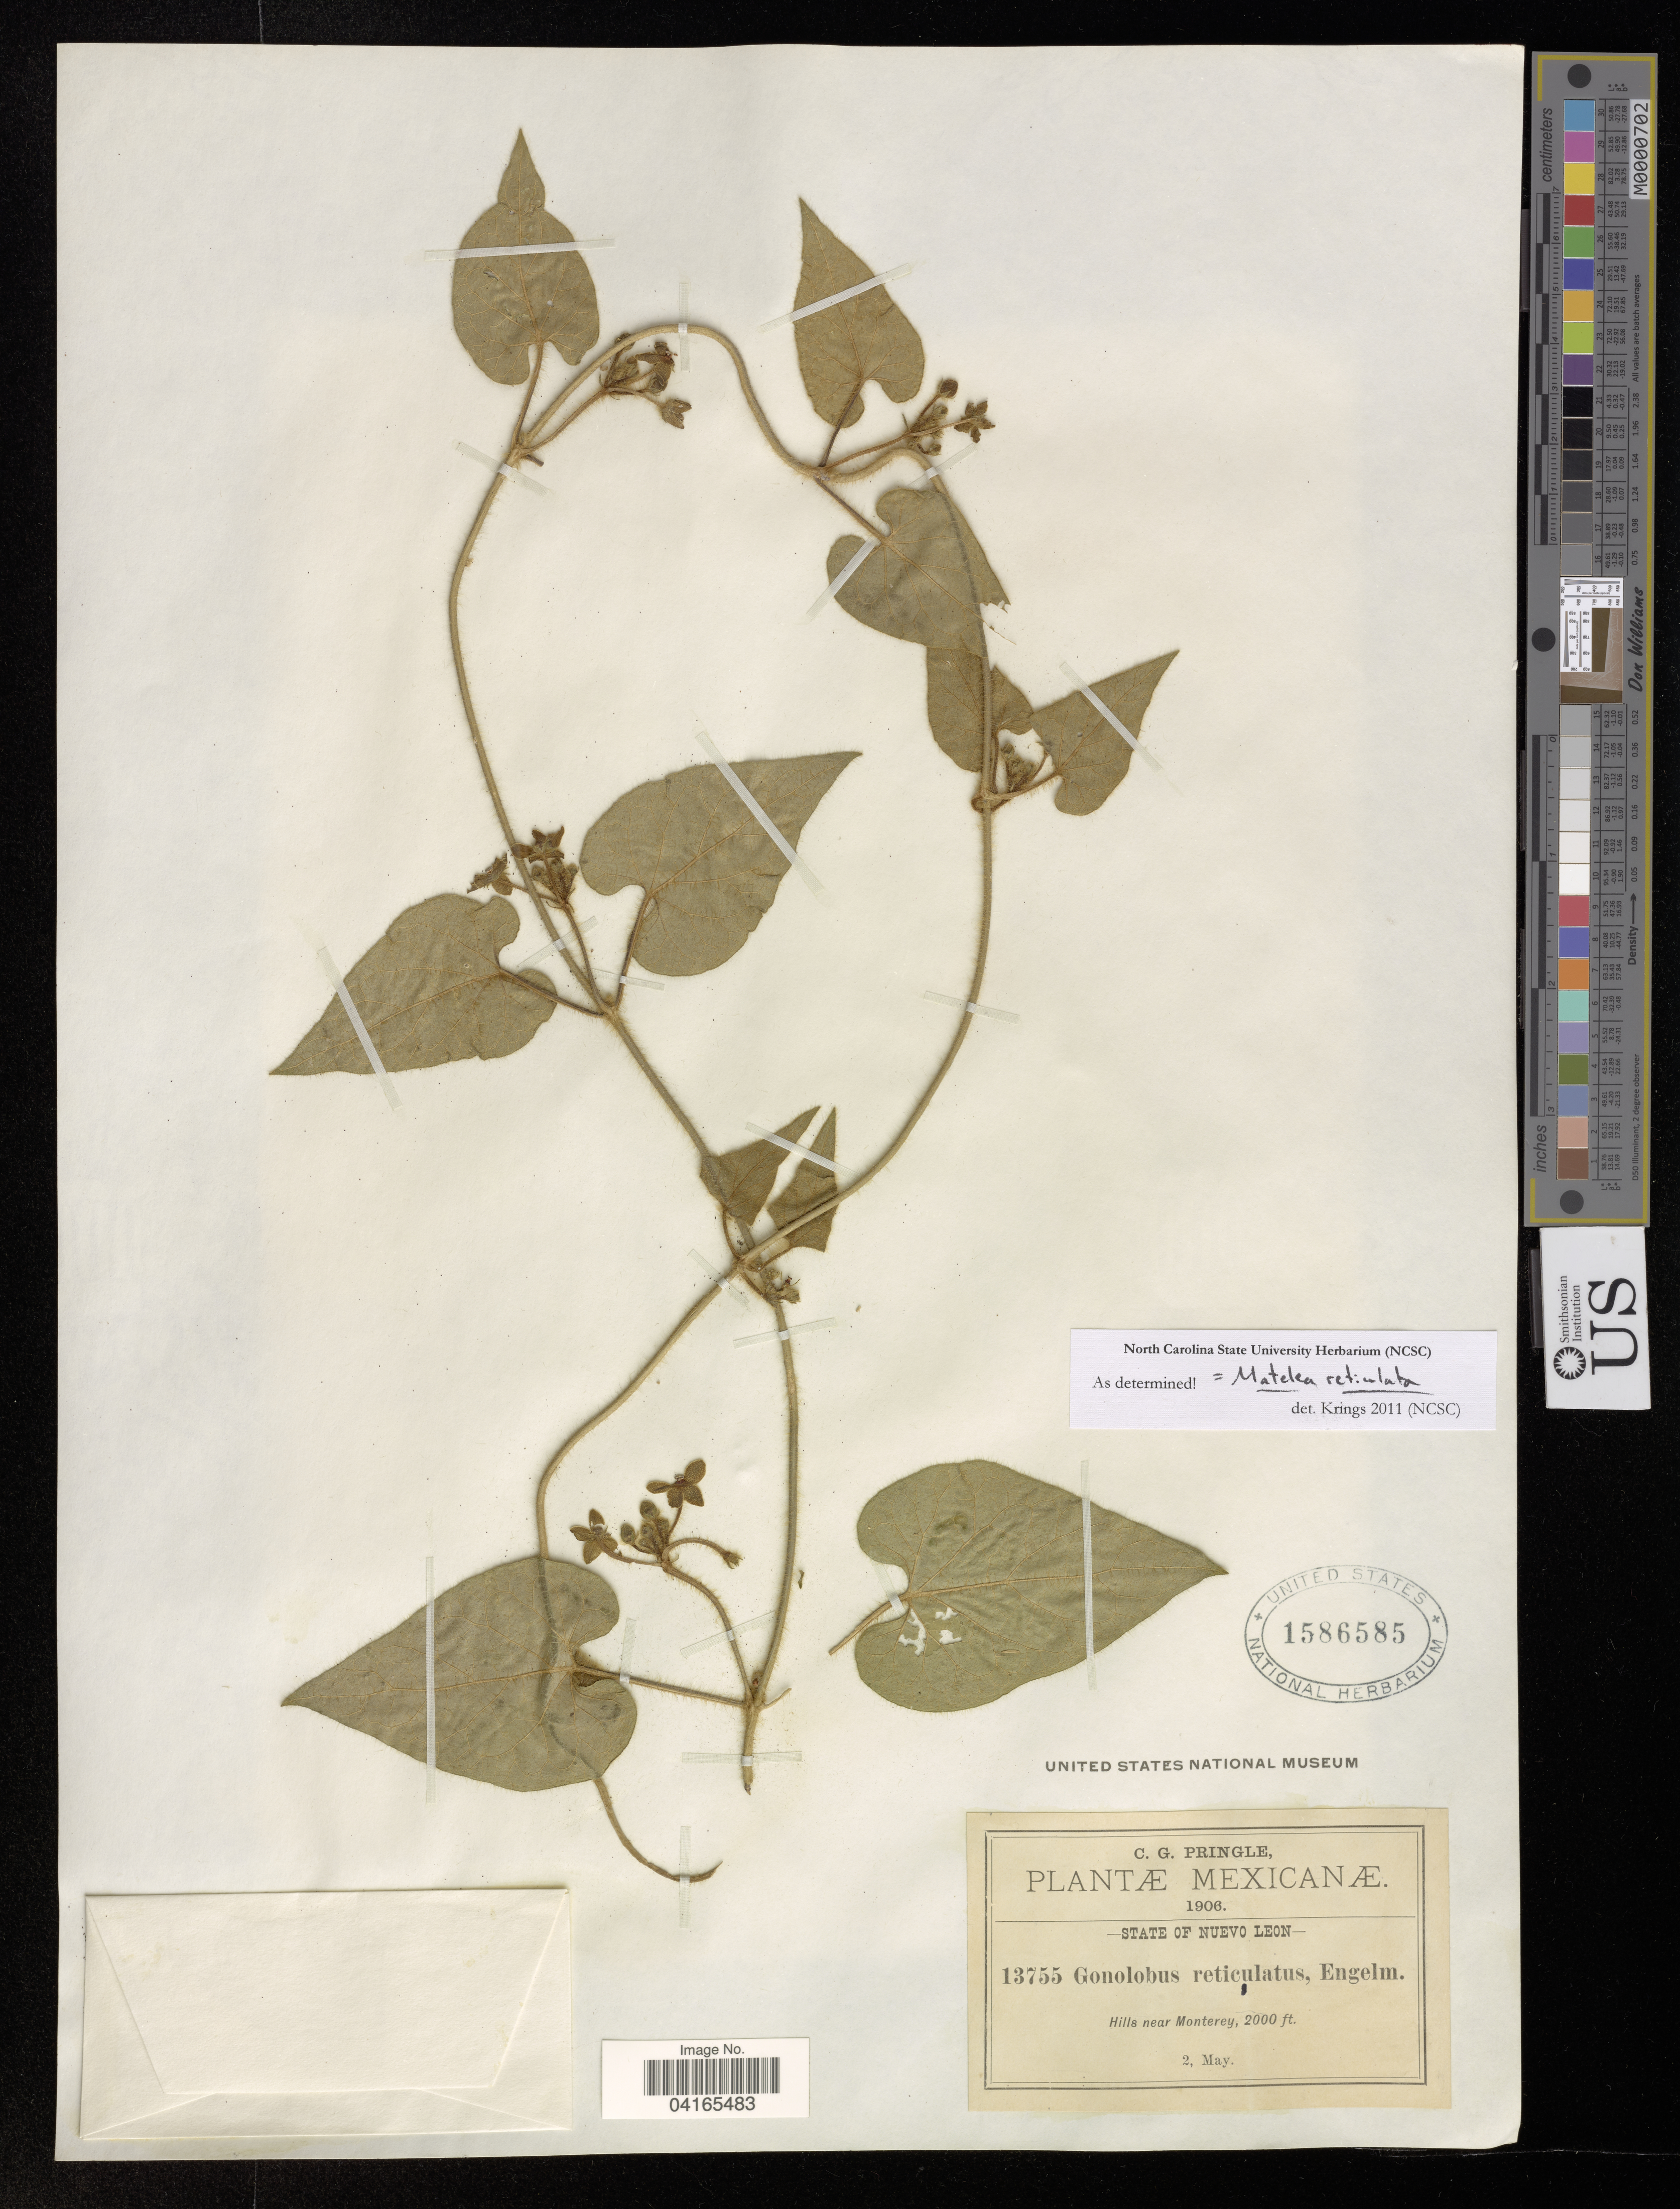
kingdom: Plantae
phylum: Tracheophyta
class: Magnoliopsida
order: Gentianales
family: Apocynaceae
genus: Matelea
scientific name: Matelea reticulata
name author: (Engelm. ex A. Gray) Woodson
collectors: C. G. Pringle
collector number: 13755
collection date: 1906-05-02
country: Mexico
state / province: Nuevo León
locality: Hills near Monterey.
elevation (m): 610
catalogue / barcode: US 1586585